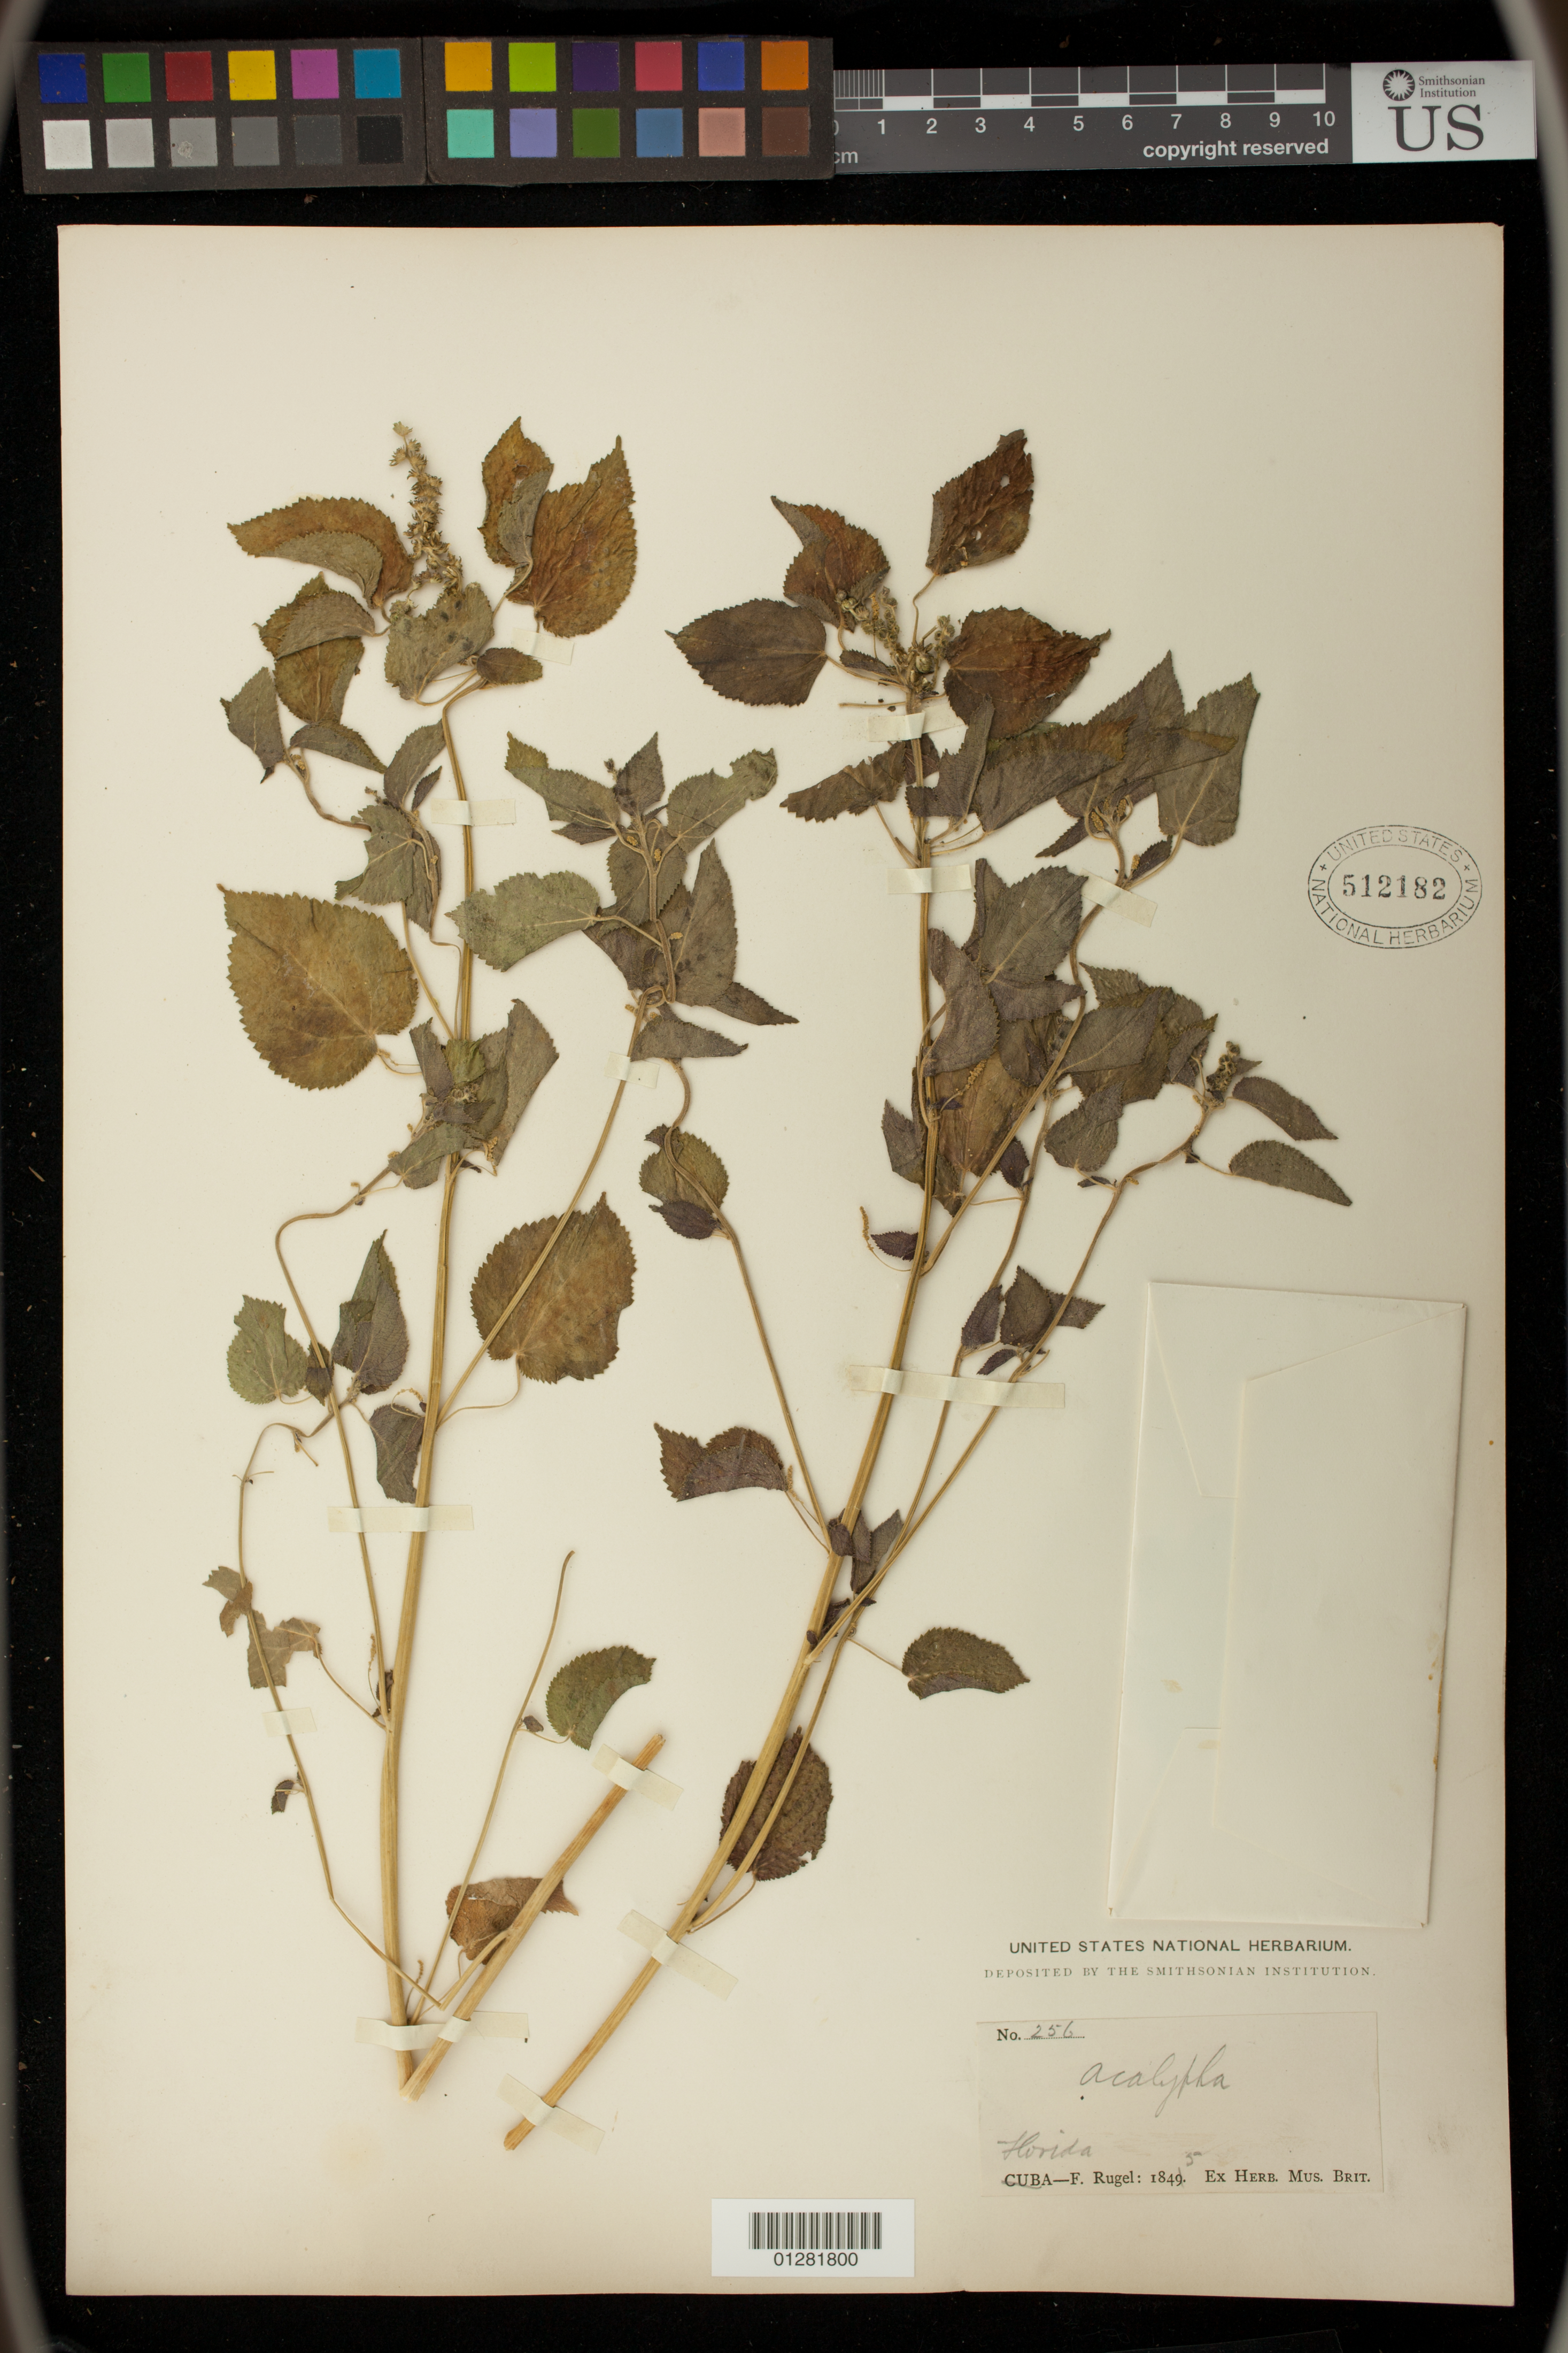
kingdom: Plantae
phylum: Tracheophyta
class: Magnoliopsida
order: Malpighiales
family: Euphorbiaceae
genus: Acalypha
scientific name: Acalypha ostryifolia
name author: Ridd.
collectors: F. Rugel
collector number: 256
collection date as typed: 1849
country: United States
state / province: Florida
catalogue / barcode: US 512182